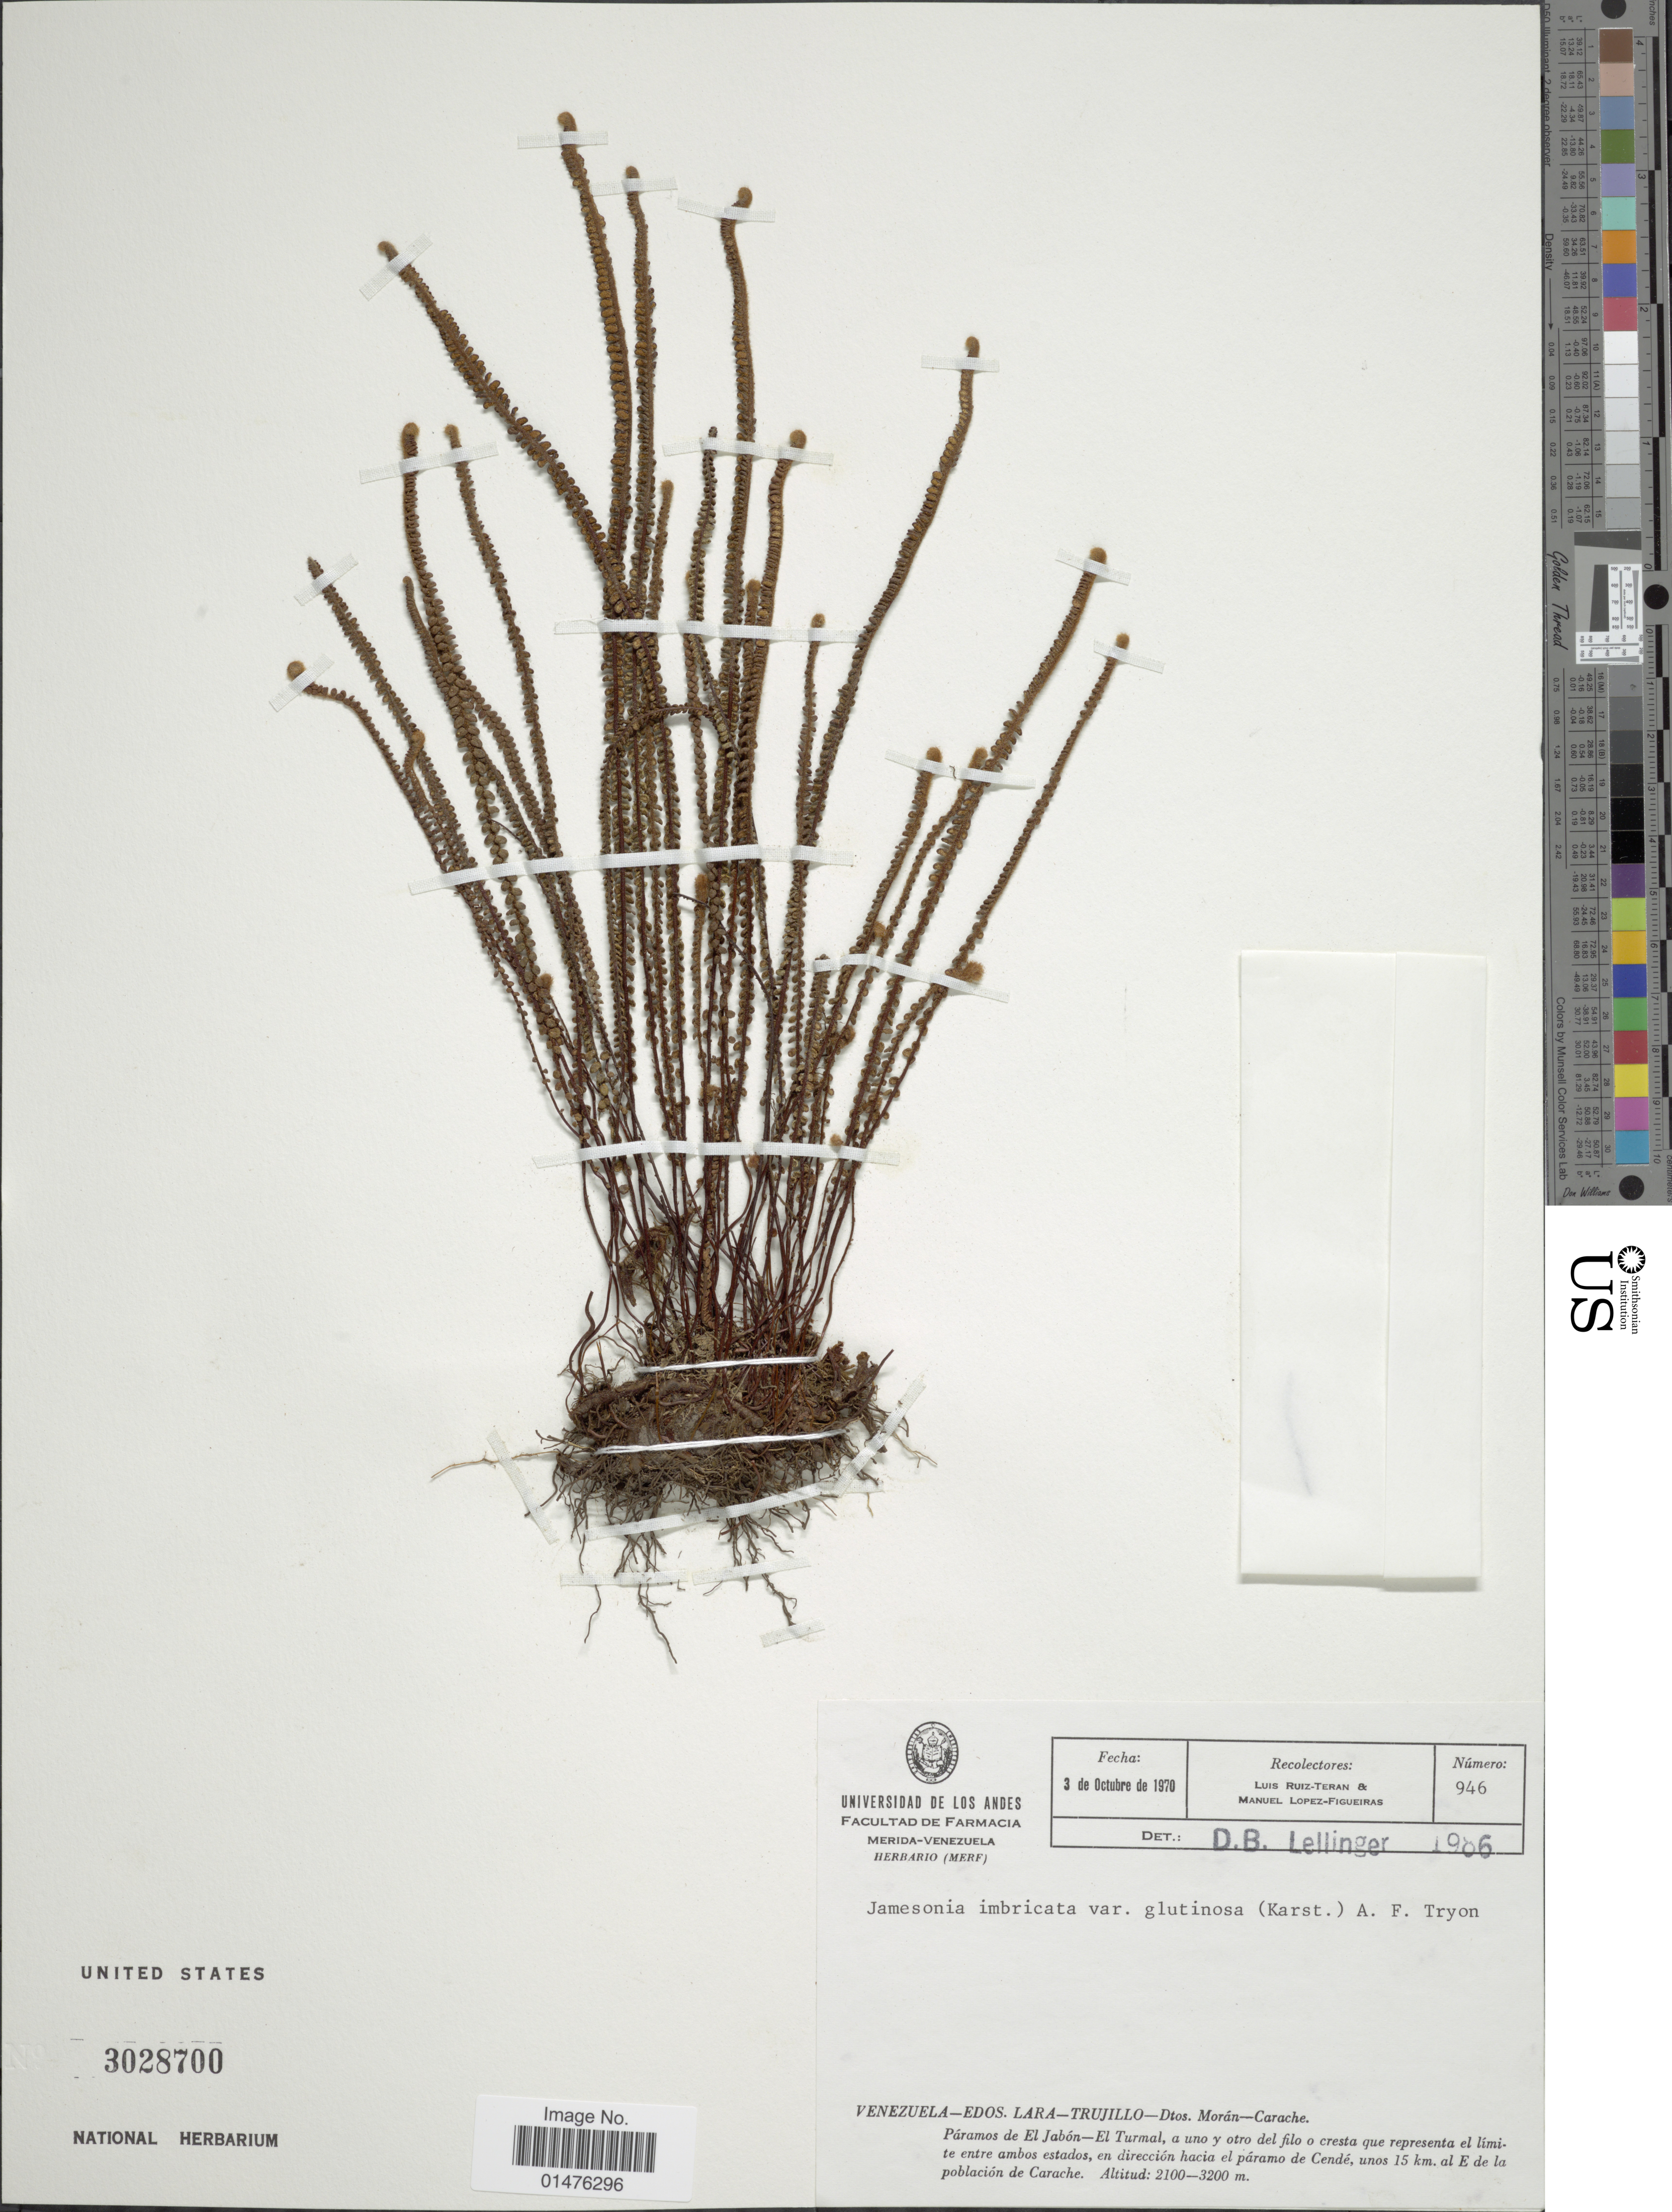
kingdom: Plantae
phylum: Tracheophyta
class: Polypodiopsida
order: Polypodiales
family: Pteridaceae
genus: Jamesonia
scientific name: Jamesonia imbricata var. glutinosa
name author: (H. Karst.) A.F. Tryon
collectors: M. López Figueiras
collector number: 946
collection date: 1970-10-03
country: Venezuela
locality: Edos. Lara-Trujilo-Dtos. Morán-Carache. Páramos de El Jabón-El Turmal, a uno otro del filo o cresta que repreenta el limite entre ambos estados, en dirección hacia el páramo de Cendé, unos 15 km al E de la poblacion de Carache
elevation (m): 2100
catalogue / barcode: US 3028700